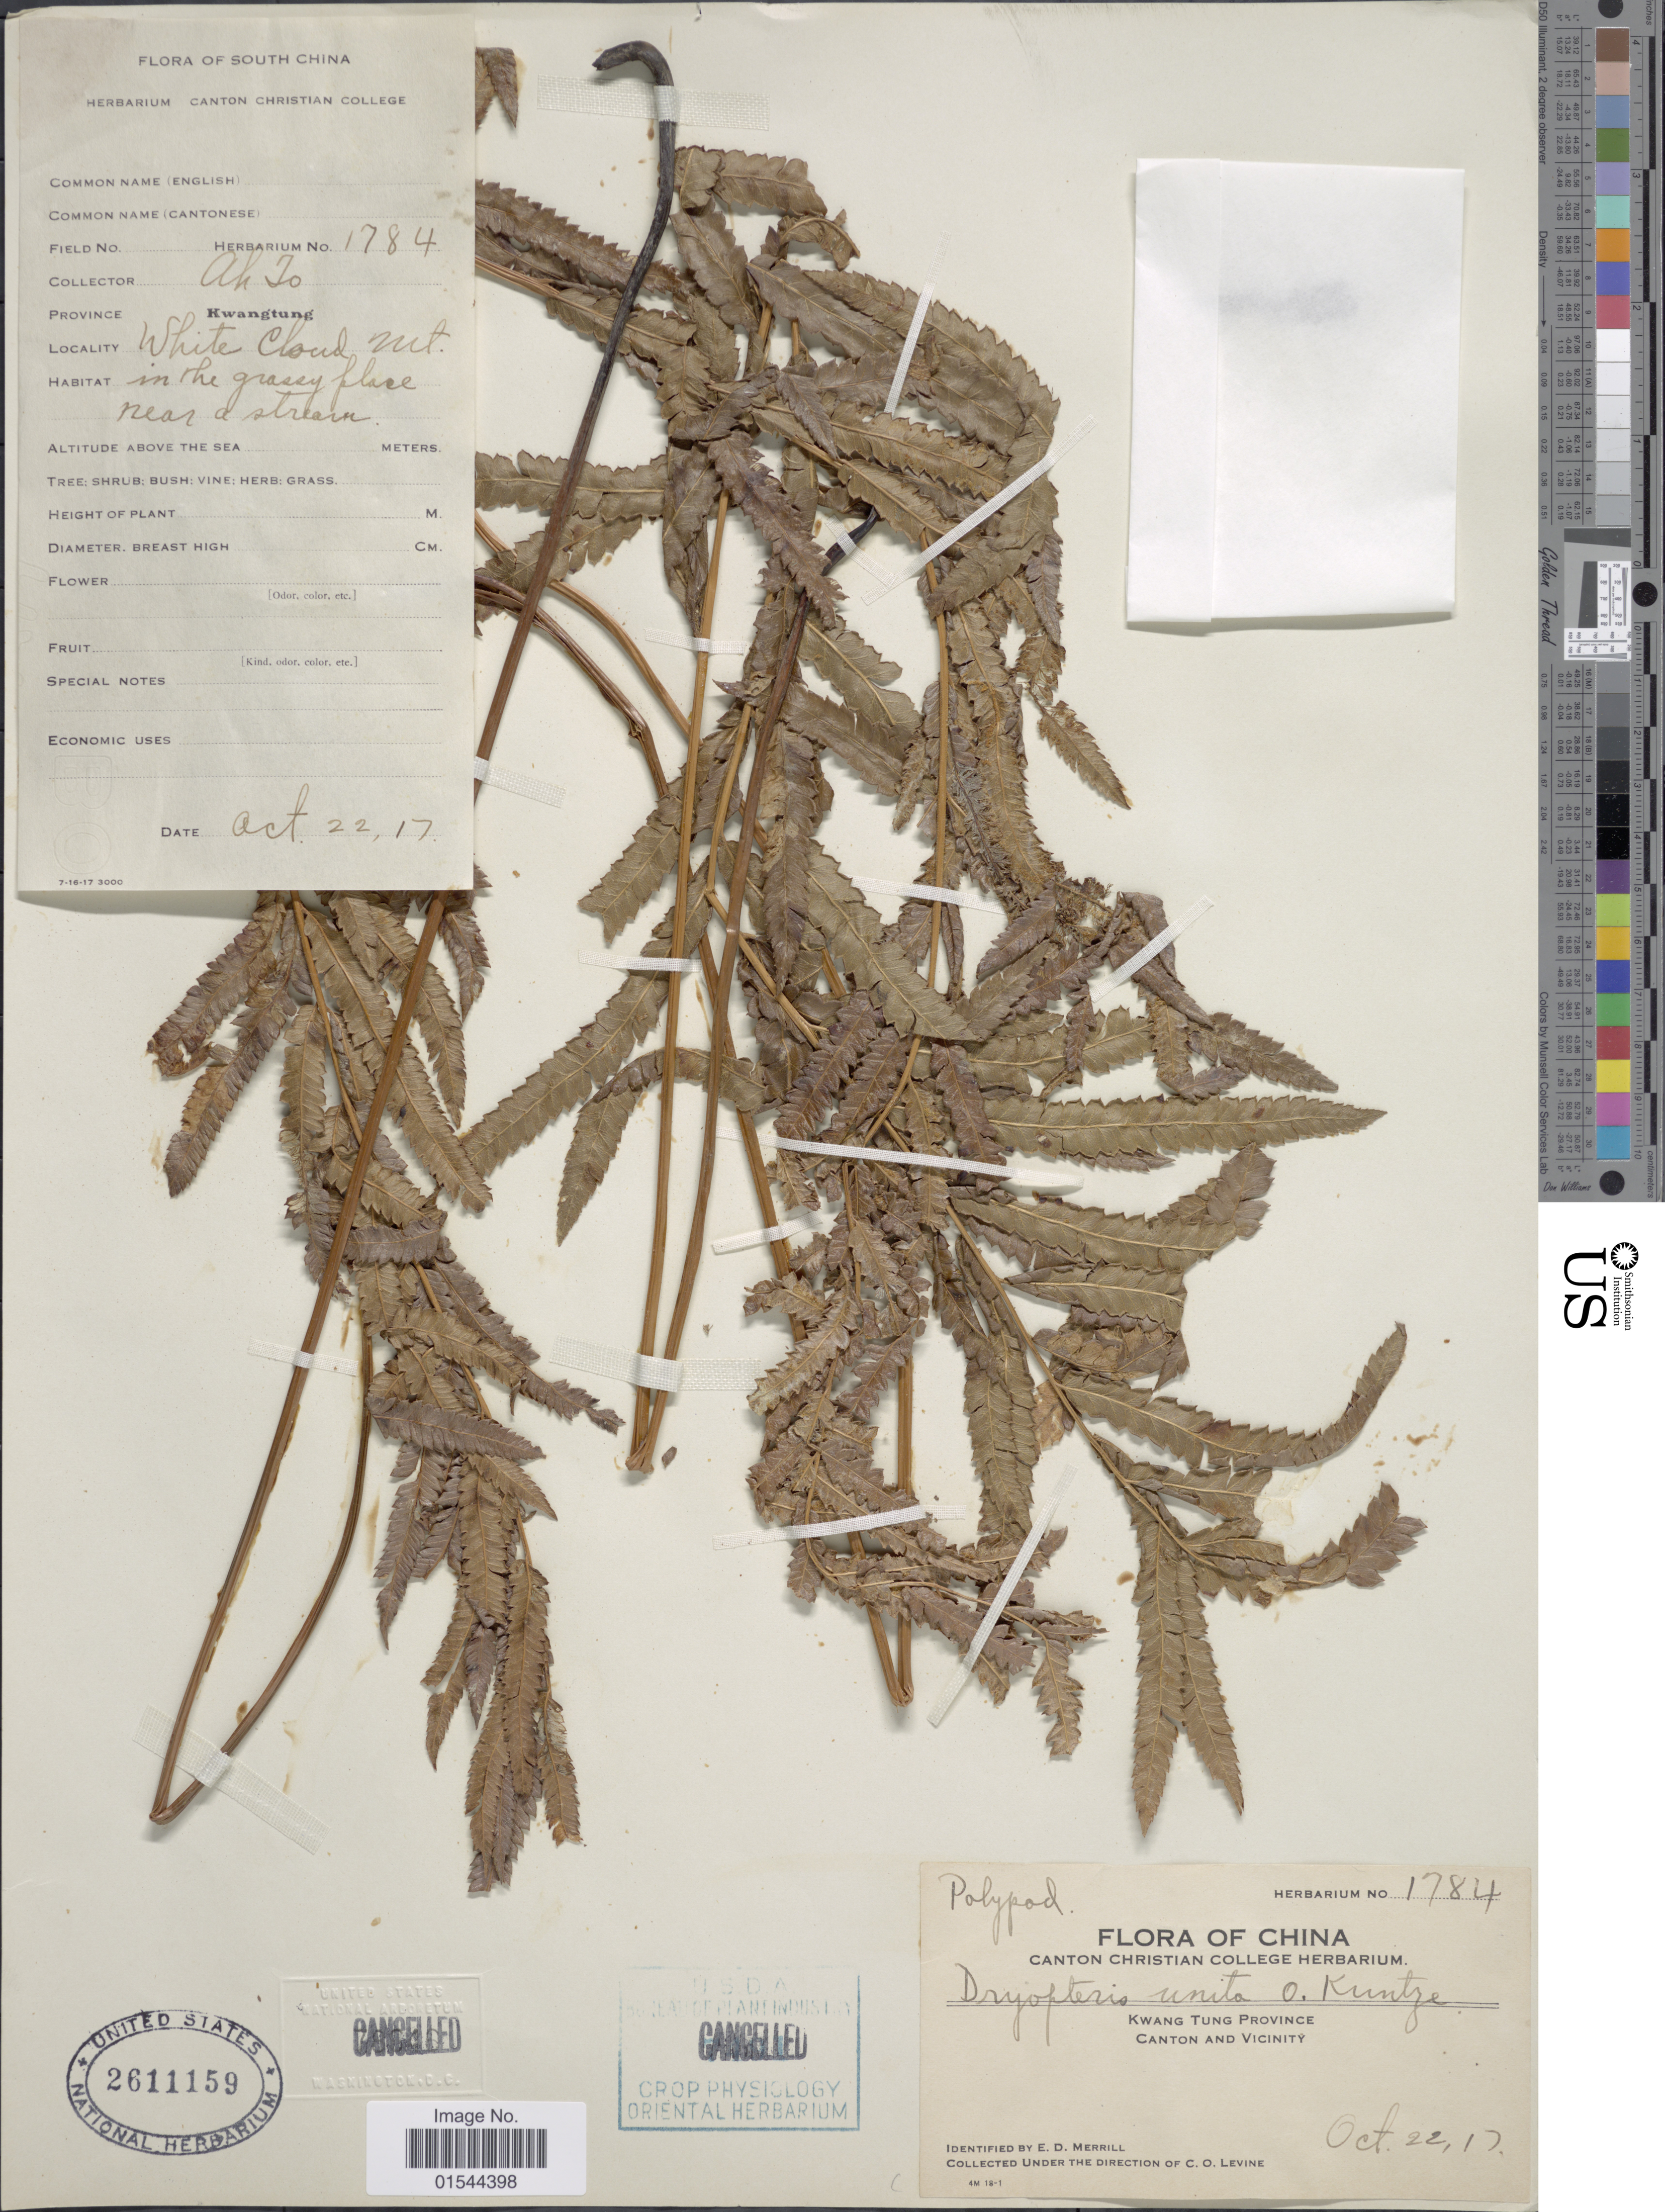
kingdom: Plantae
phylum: Tracheophyta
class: Polypodiopsida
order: Polypodiales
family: Thelypteridaceae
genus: Pneumatopteris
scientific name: Pneumatopteris unita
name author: (Kunze) Holttum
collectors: Ah To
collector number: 1784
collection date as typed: Transcribed d/m/y: 22/10/17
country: China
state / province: Guangdong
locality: Kwang Tung Province, Canton and Vicinity, White Cloud Mt., Province Kwangtung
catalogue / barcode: US 2611159